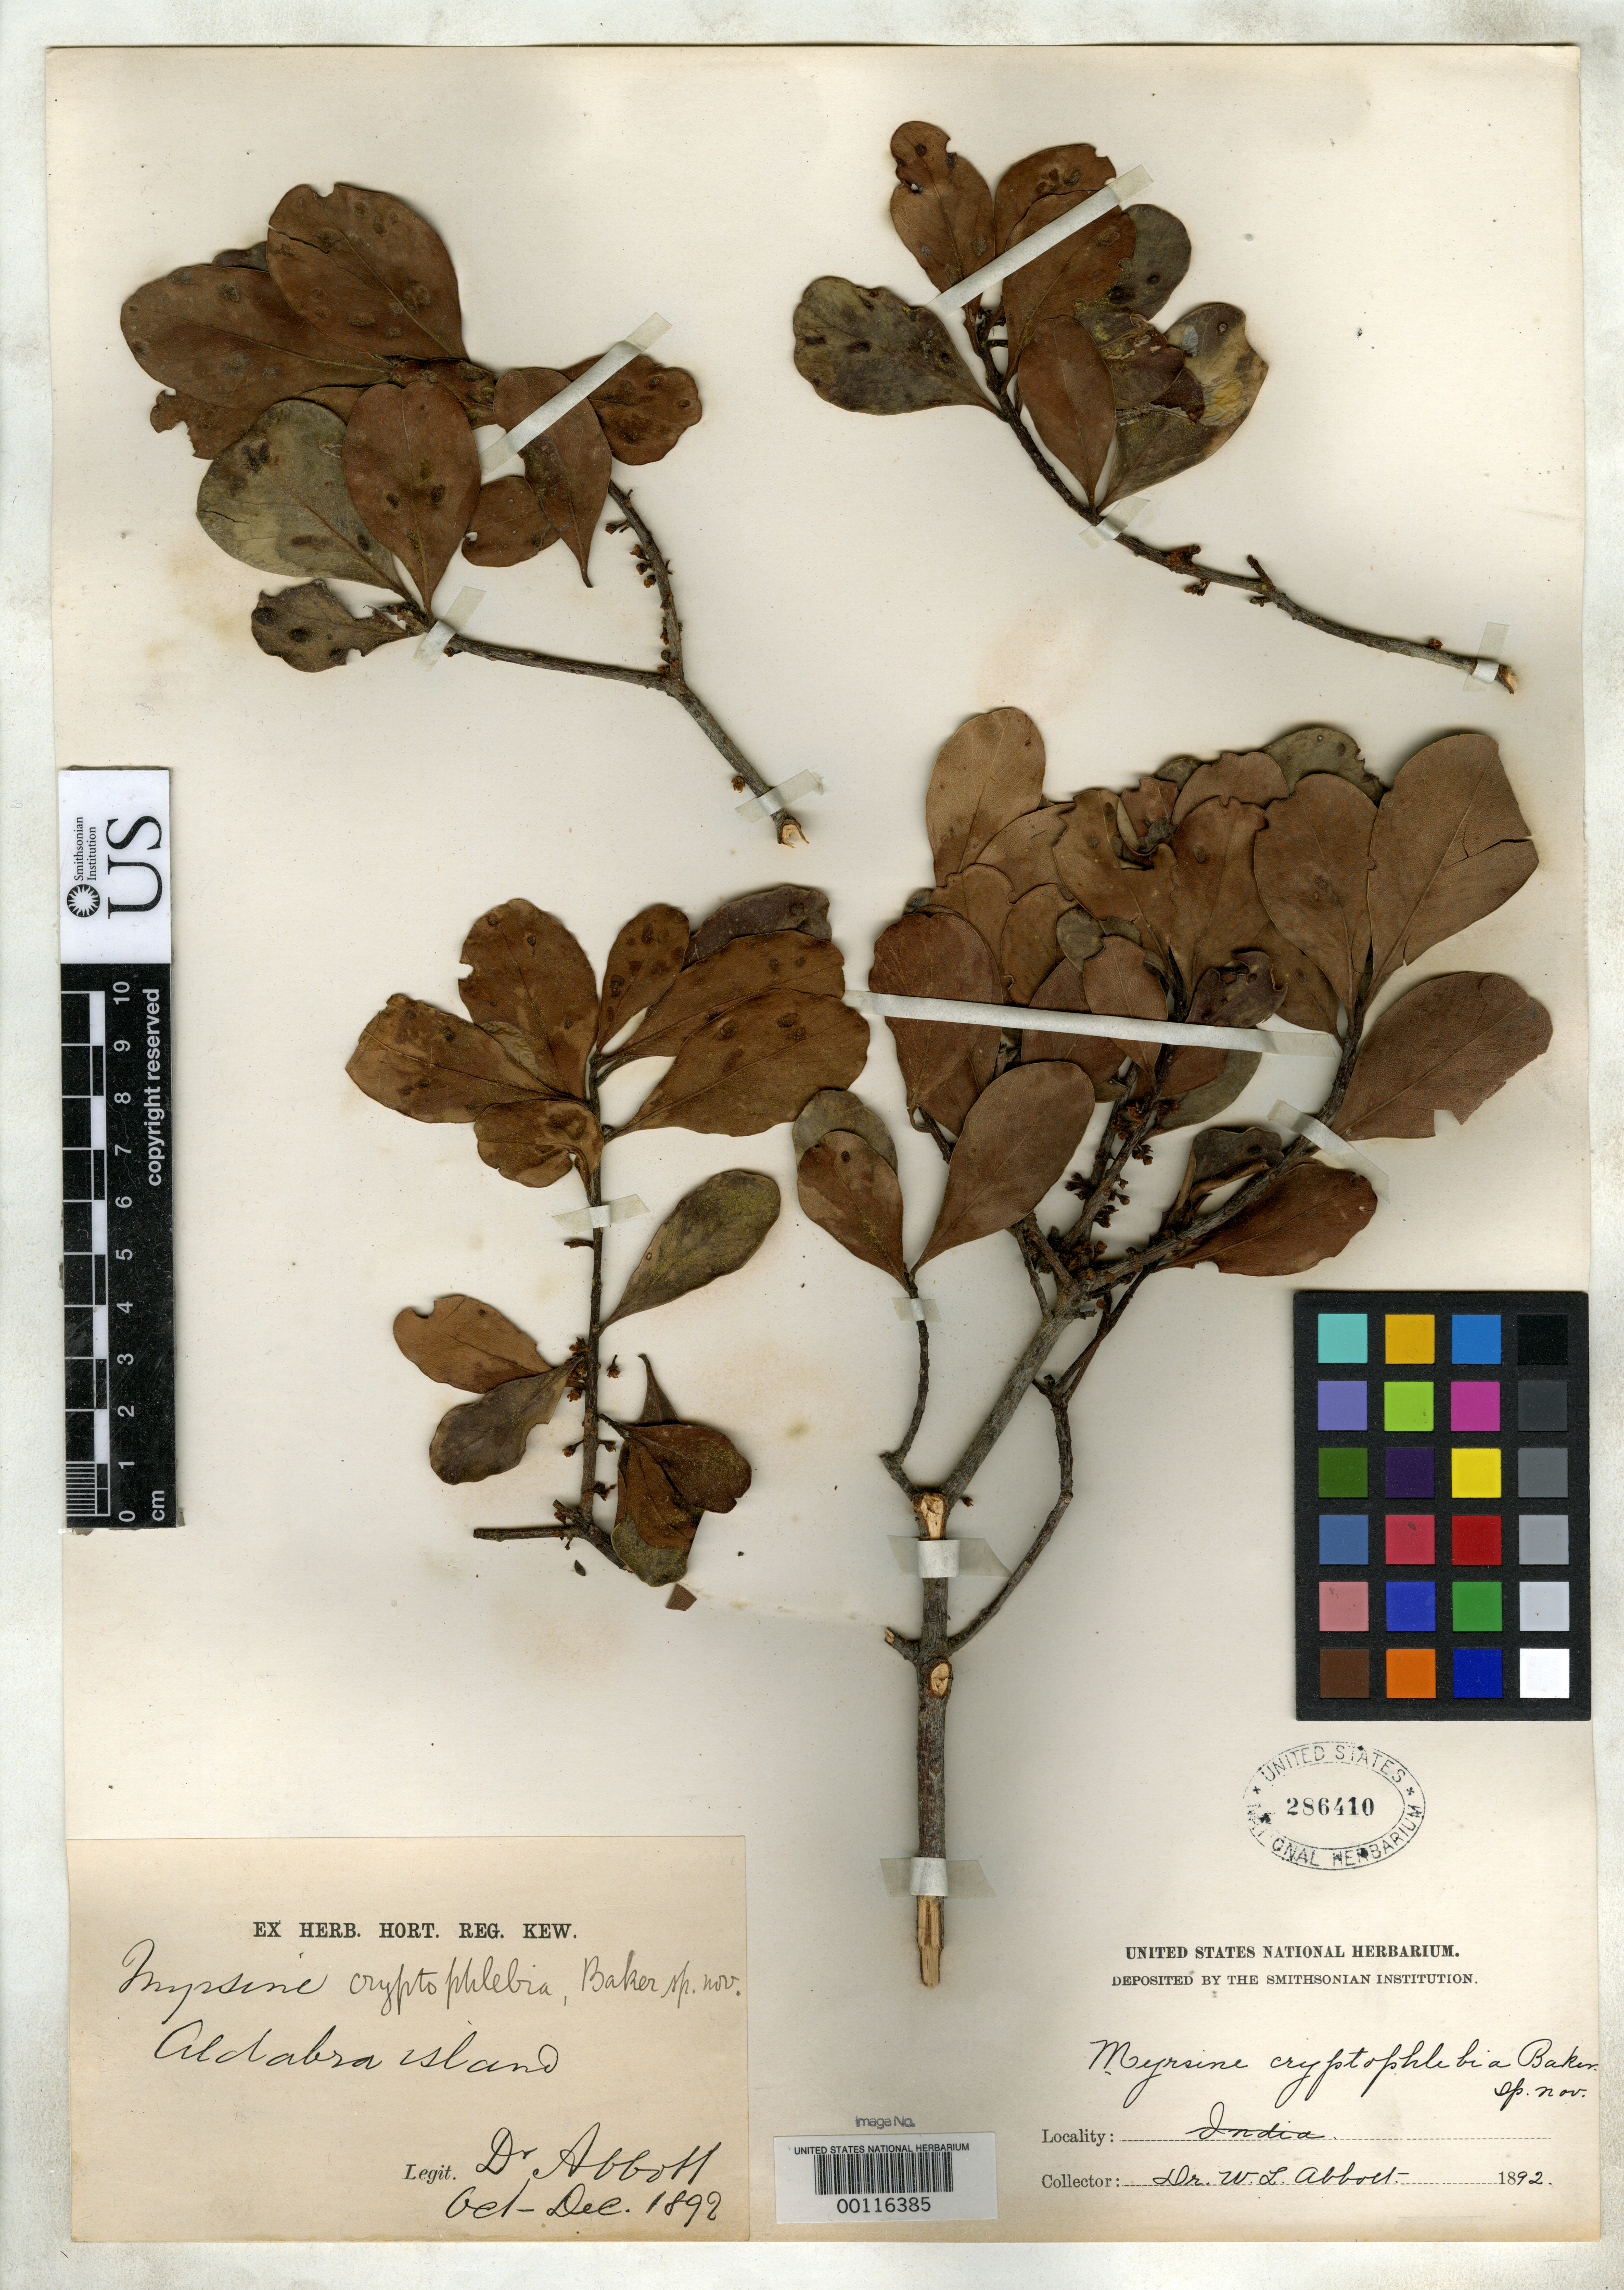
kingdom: Plantae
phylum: Tracheophyta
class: Magnoliopsida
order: Ericales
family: Primulaceae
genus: Myrsine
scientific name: Myrsine cryptophlebia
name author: Baker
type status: Type Collection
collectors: W. L. Abbott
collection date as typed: Oct 1892 to -- Dec 1892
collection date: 1892-10/1892-12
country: Seychelles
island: Aldabra Atoll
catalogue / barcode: US 286410